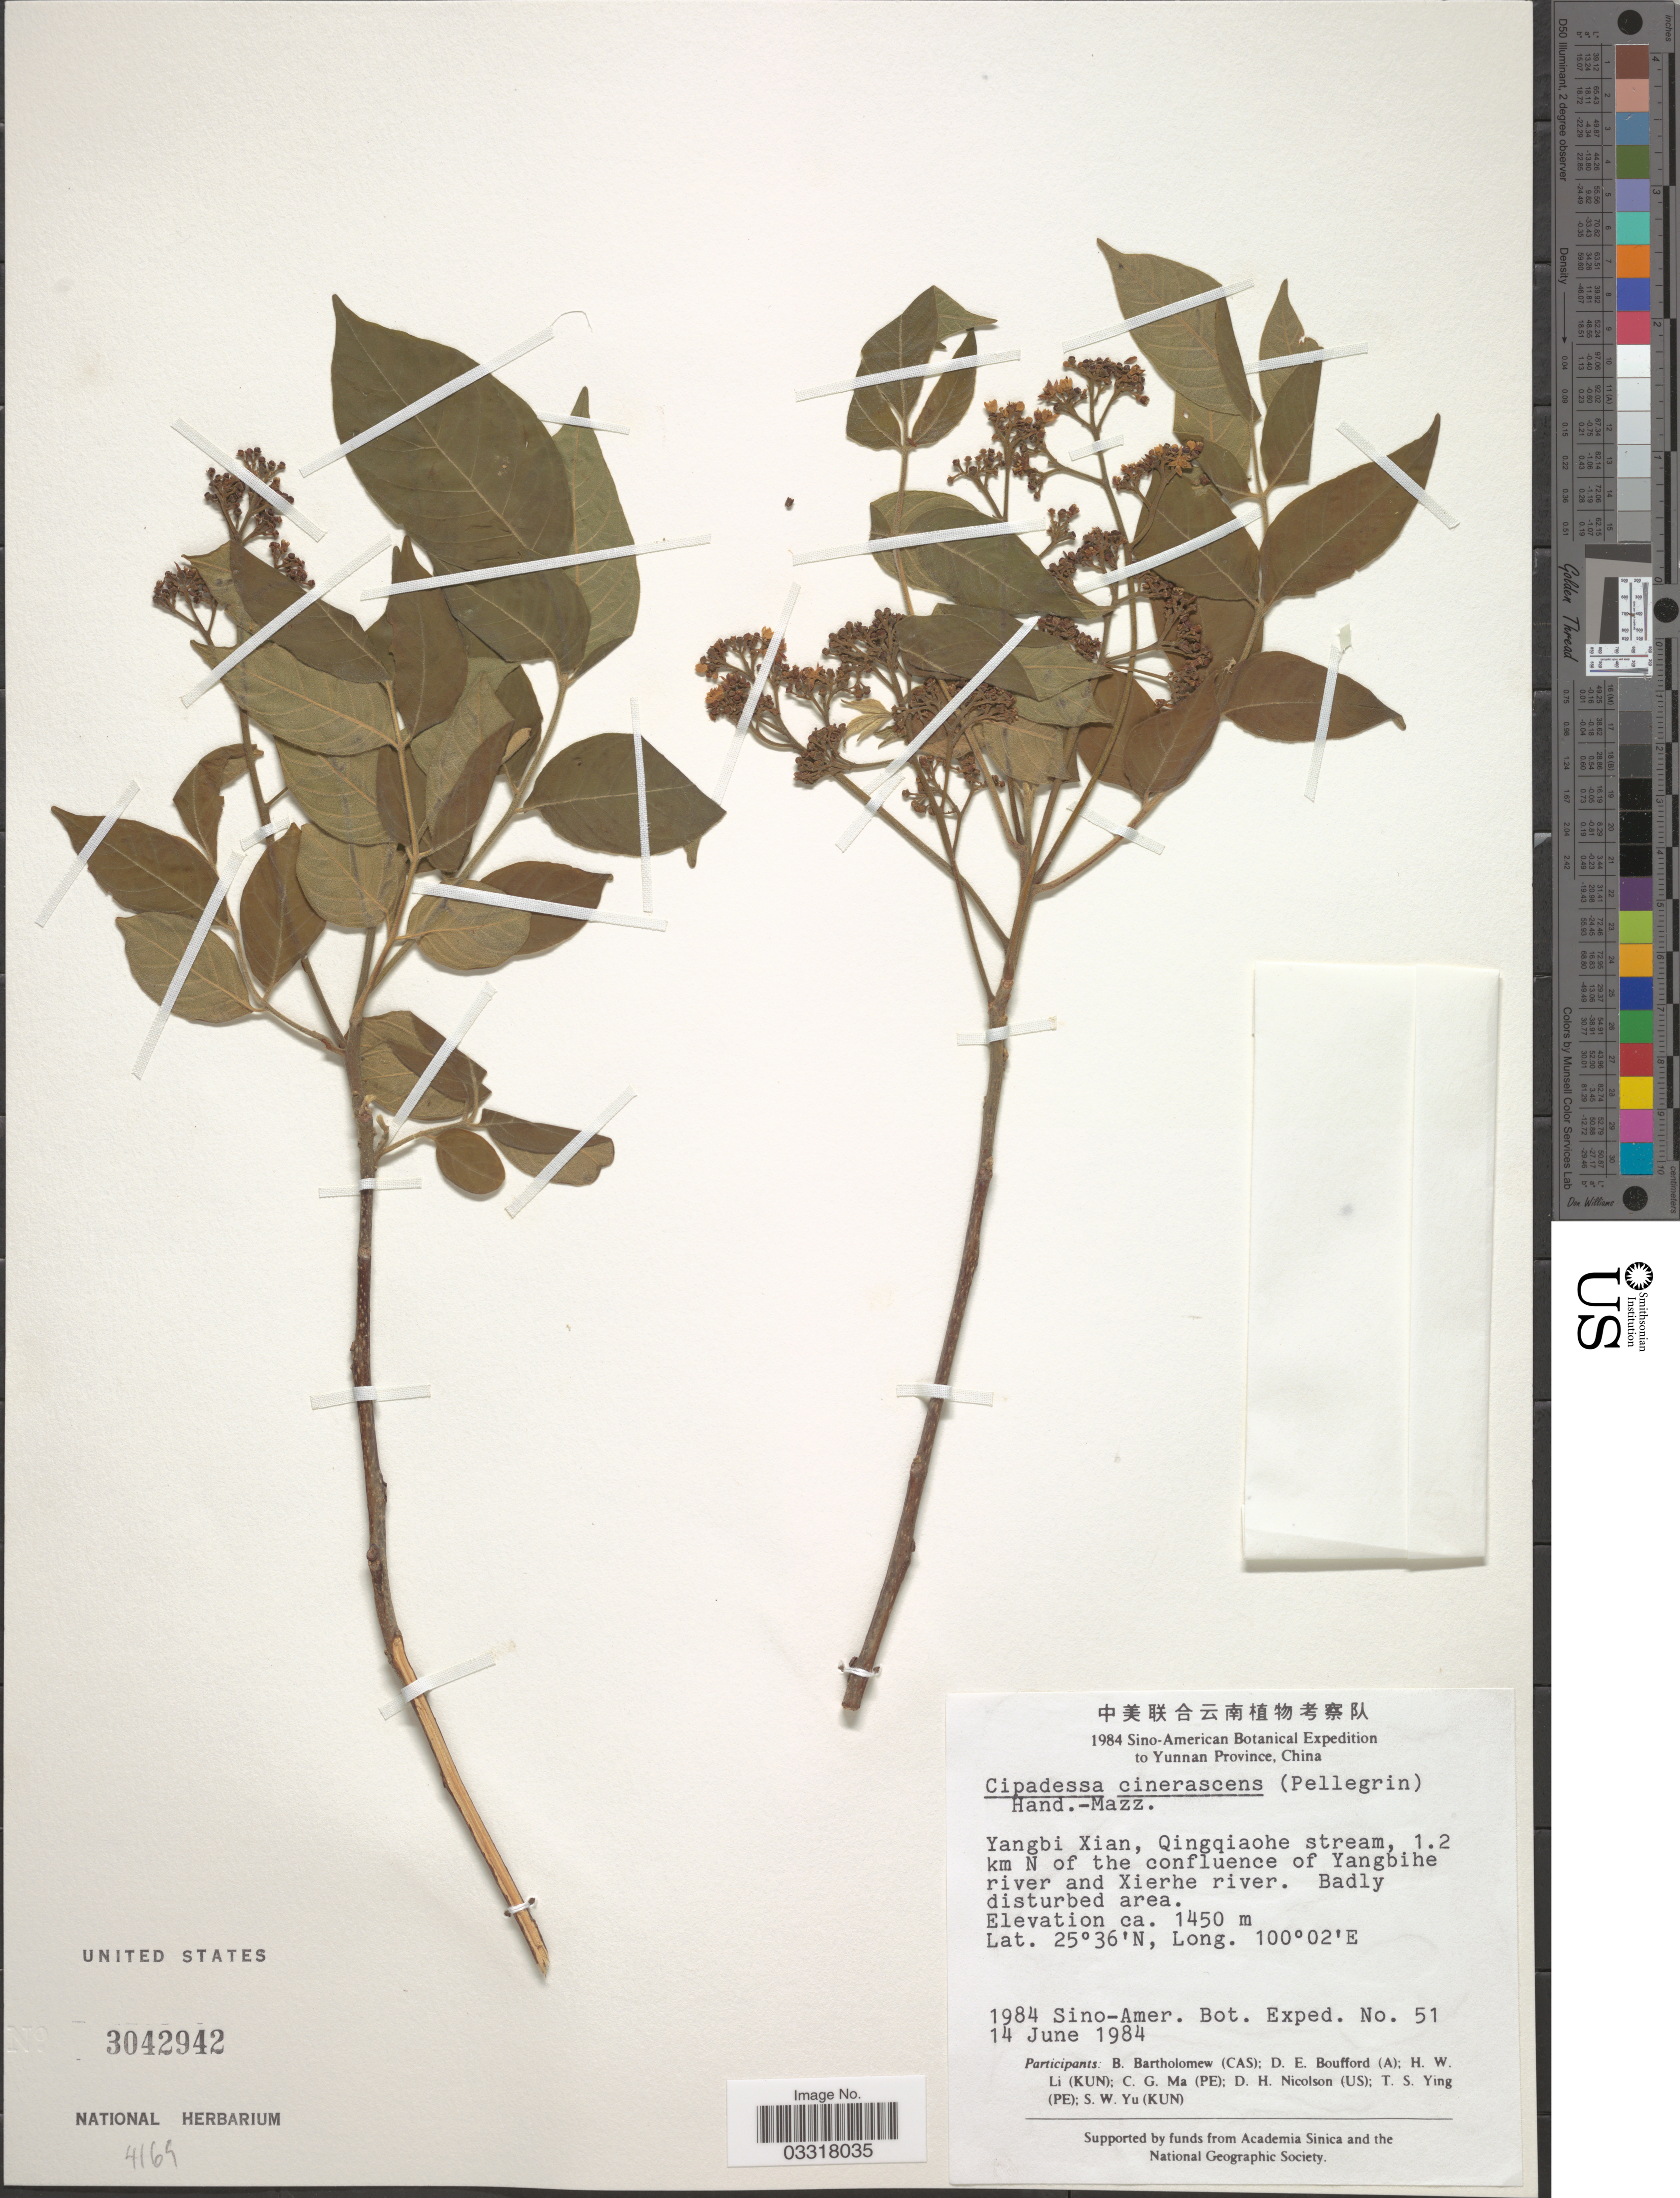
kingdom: Plantae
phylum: Tracheophyta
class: Magnoliopsida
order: Sapindales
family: Meliaceae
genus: Cipadessa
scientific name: Cipadessa baccifera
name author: Miq.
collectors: Sino-Amer. Bot. Exped. 1984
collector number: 51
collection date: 1984-06-14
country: China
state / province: Yunnan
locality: Yangbi Xian, Qingqiaohe stream, 1.2 km N of the confluence of Yangbihe river and Xierhe river.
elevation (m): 1450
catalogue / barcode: US 3042942